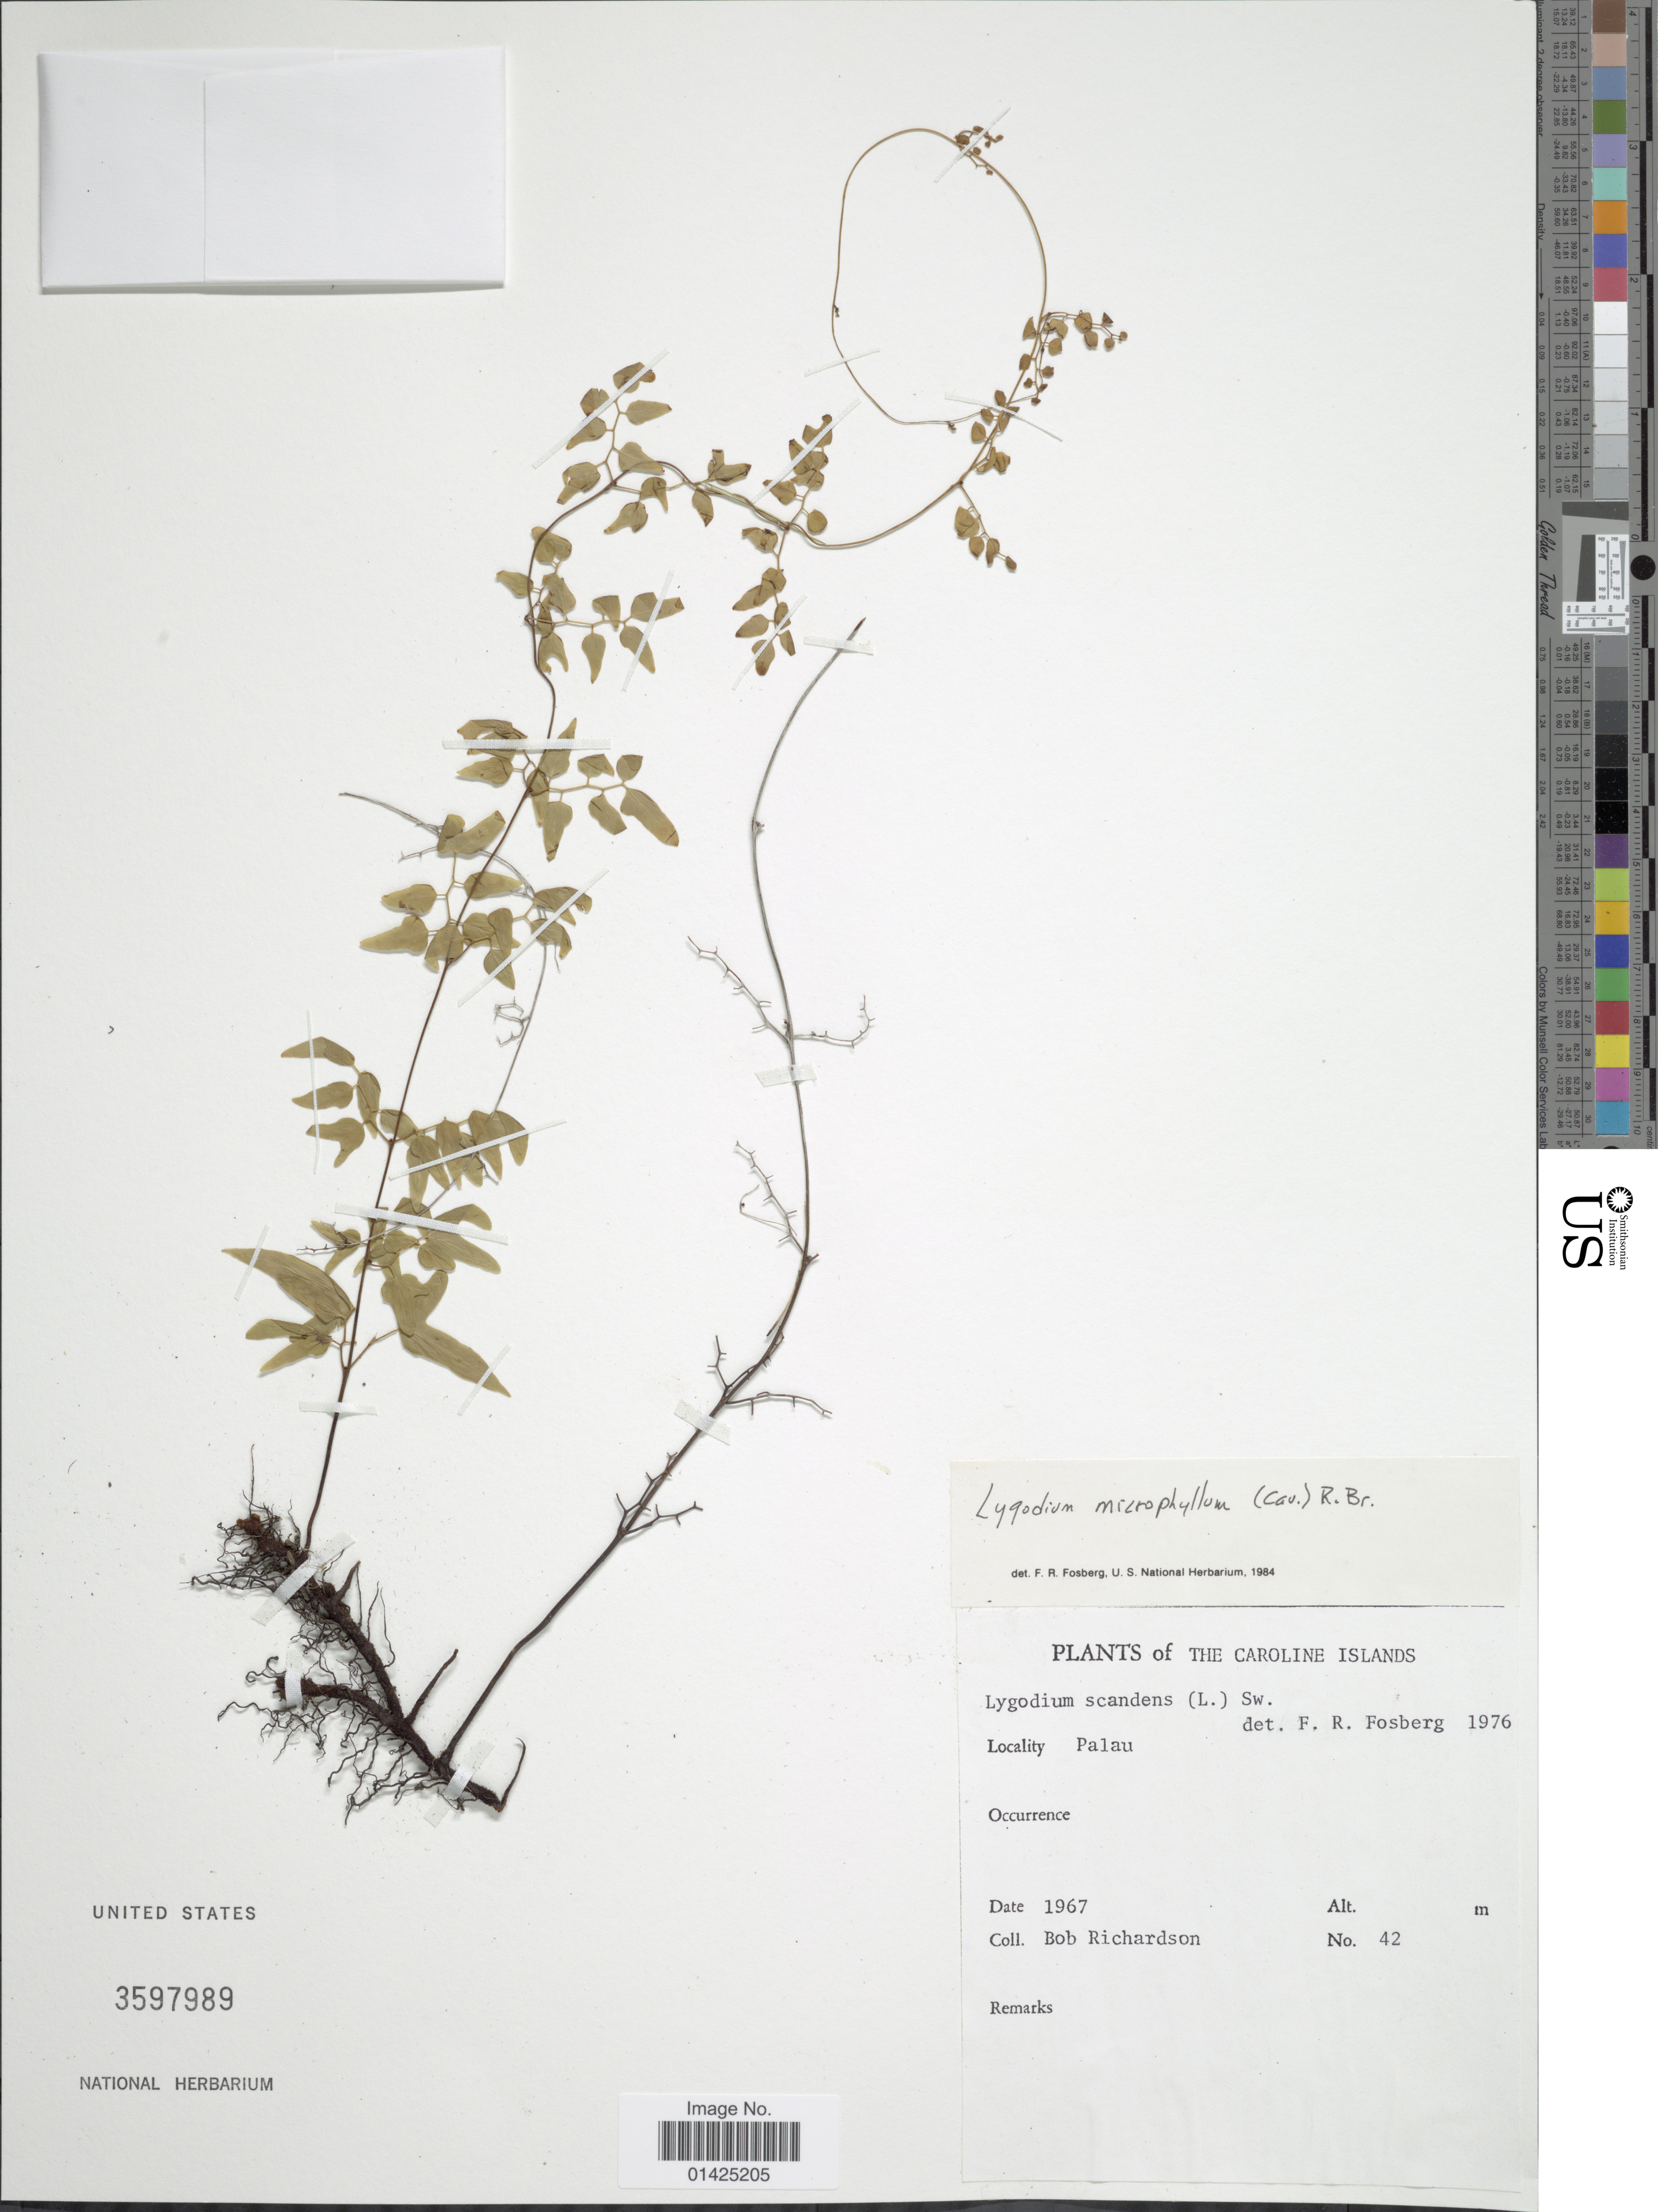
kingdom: Plantae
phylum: Tracheophyta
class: Polypodiopsida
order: Schizaeales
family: Lygodiaceae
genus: Lygodium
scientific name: Lygodium microphyllum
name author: (Cav.) R. Br.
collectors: B. Richardson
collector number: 42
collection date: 1967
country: Palau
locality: The Caroline Islands, Palau.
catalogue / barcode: US 3597989